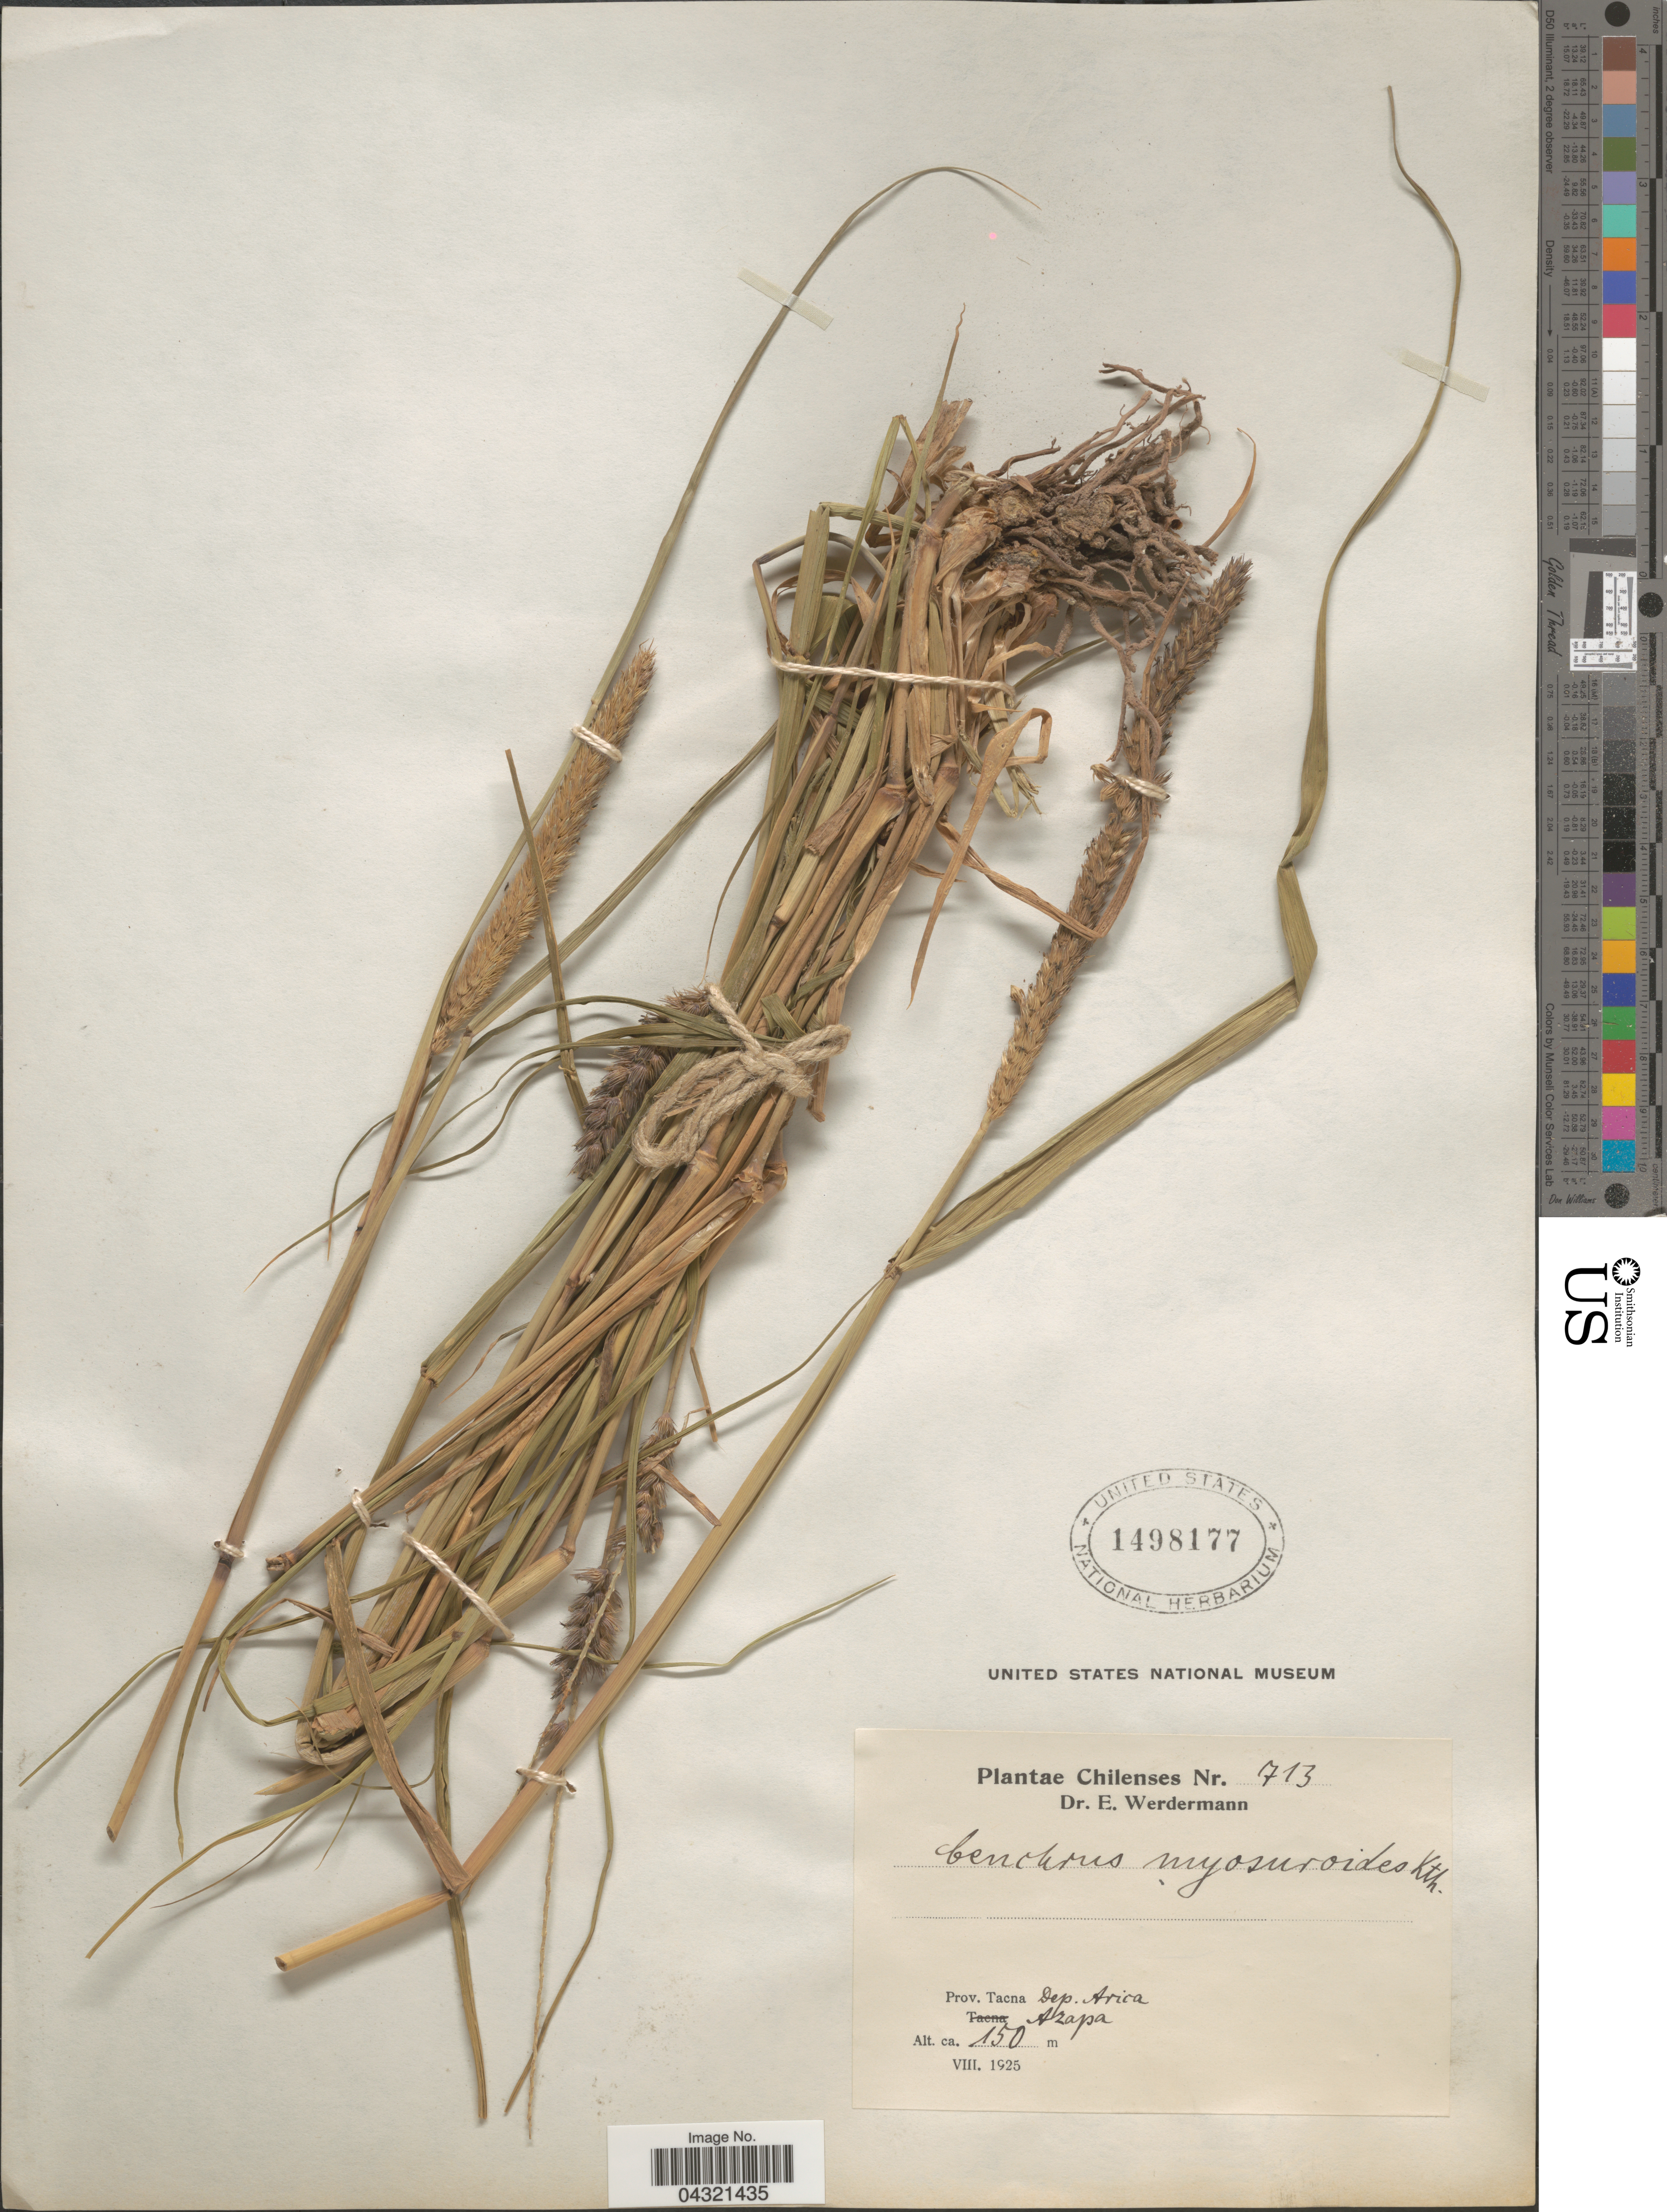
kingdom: Plantae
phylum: Tracheophyta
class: Liliopsida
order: Poales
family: Poaceae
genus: Cenchrus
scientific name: Cenchrus myosuroides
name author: Kunth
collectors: E. Werdermann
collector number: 713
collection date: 1925-08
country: Peru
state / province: Tacna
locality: Dep. Arica. Azapa.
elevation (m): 150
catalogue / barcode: US 1498177